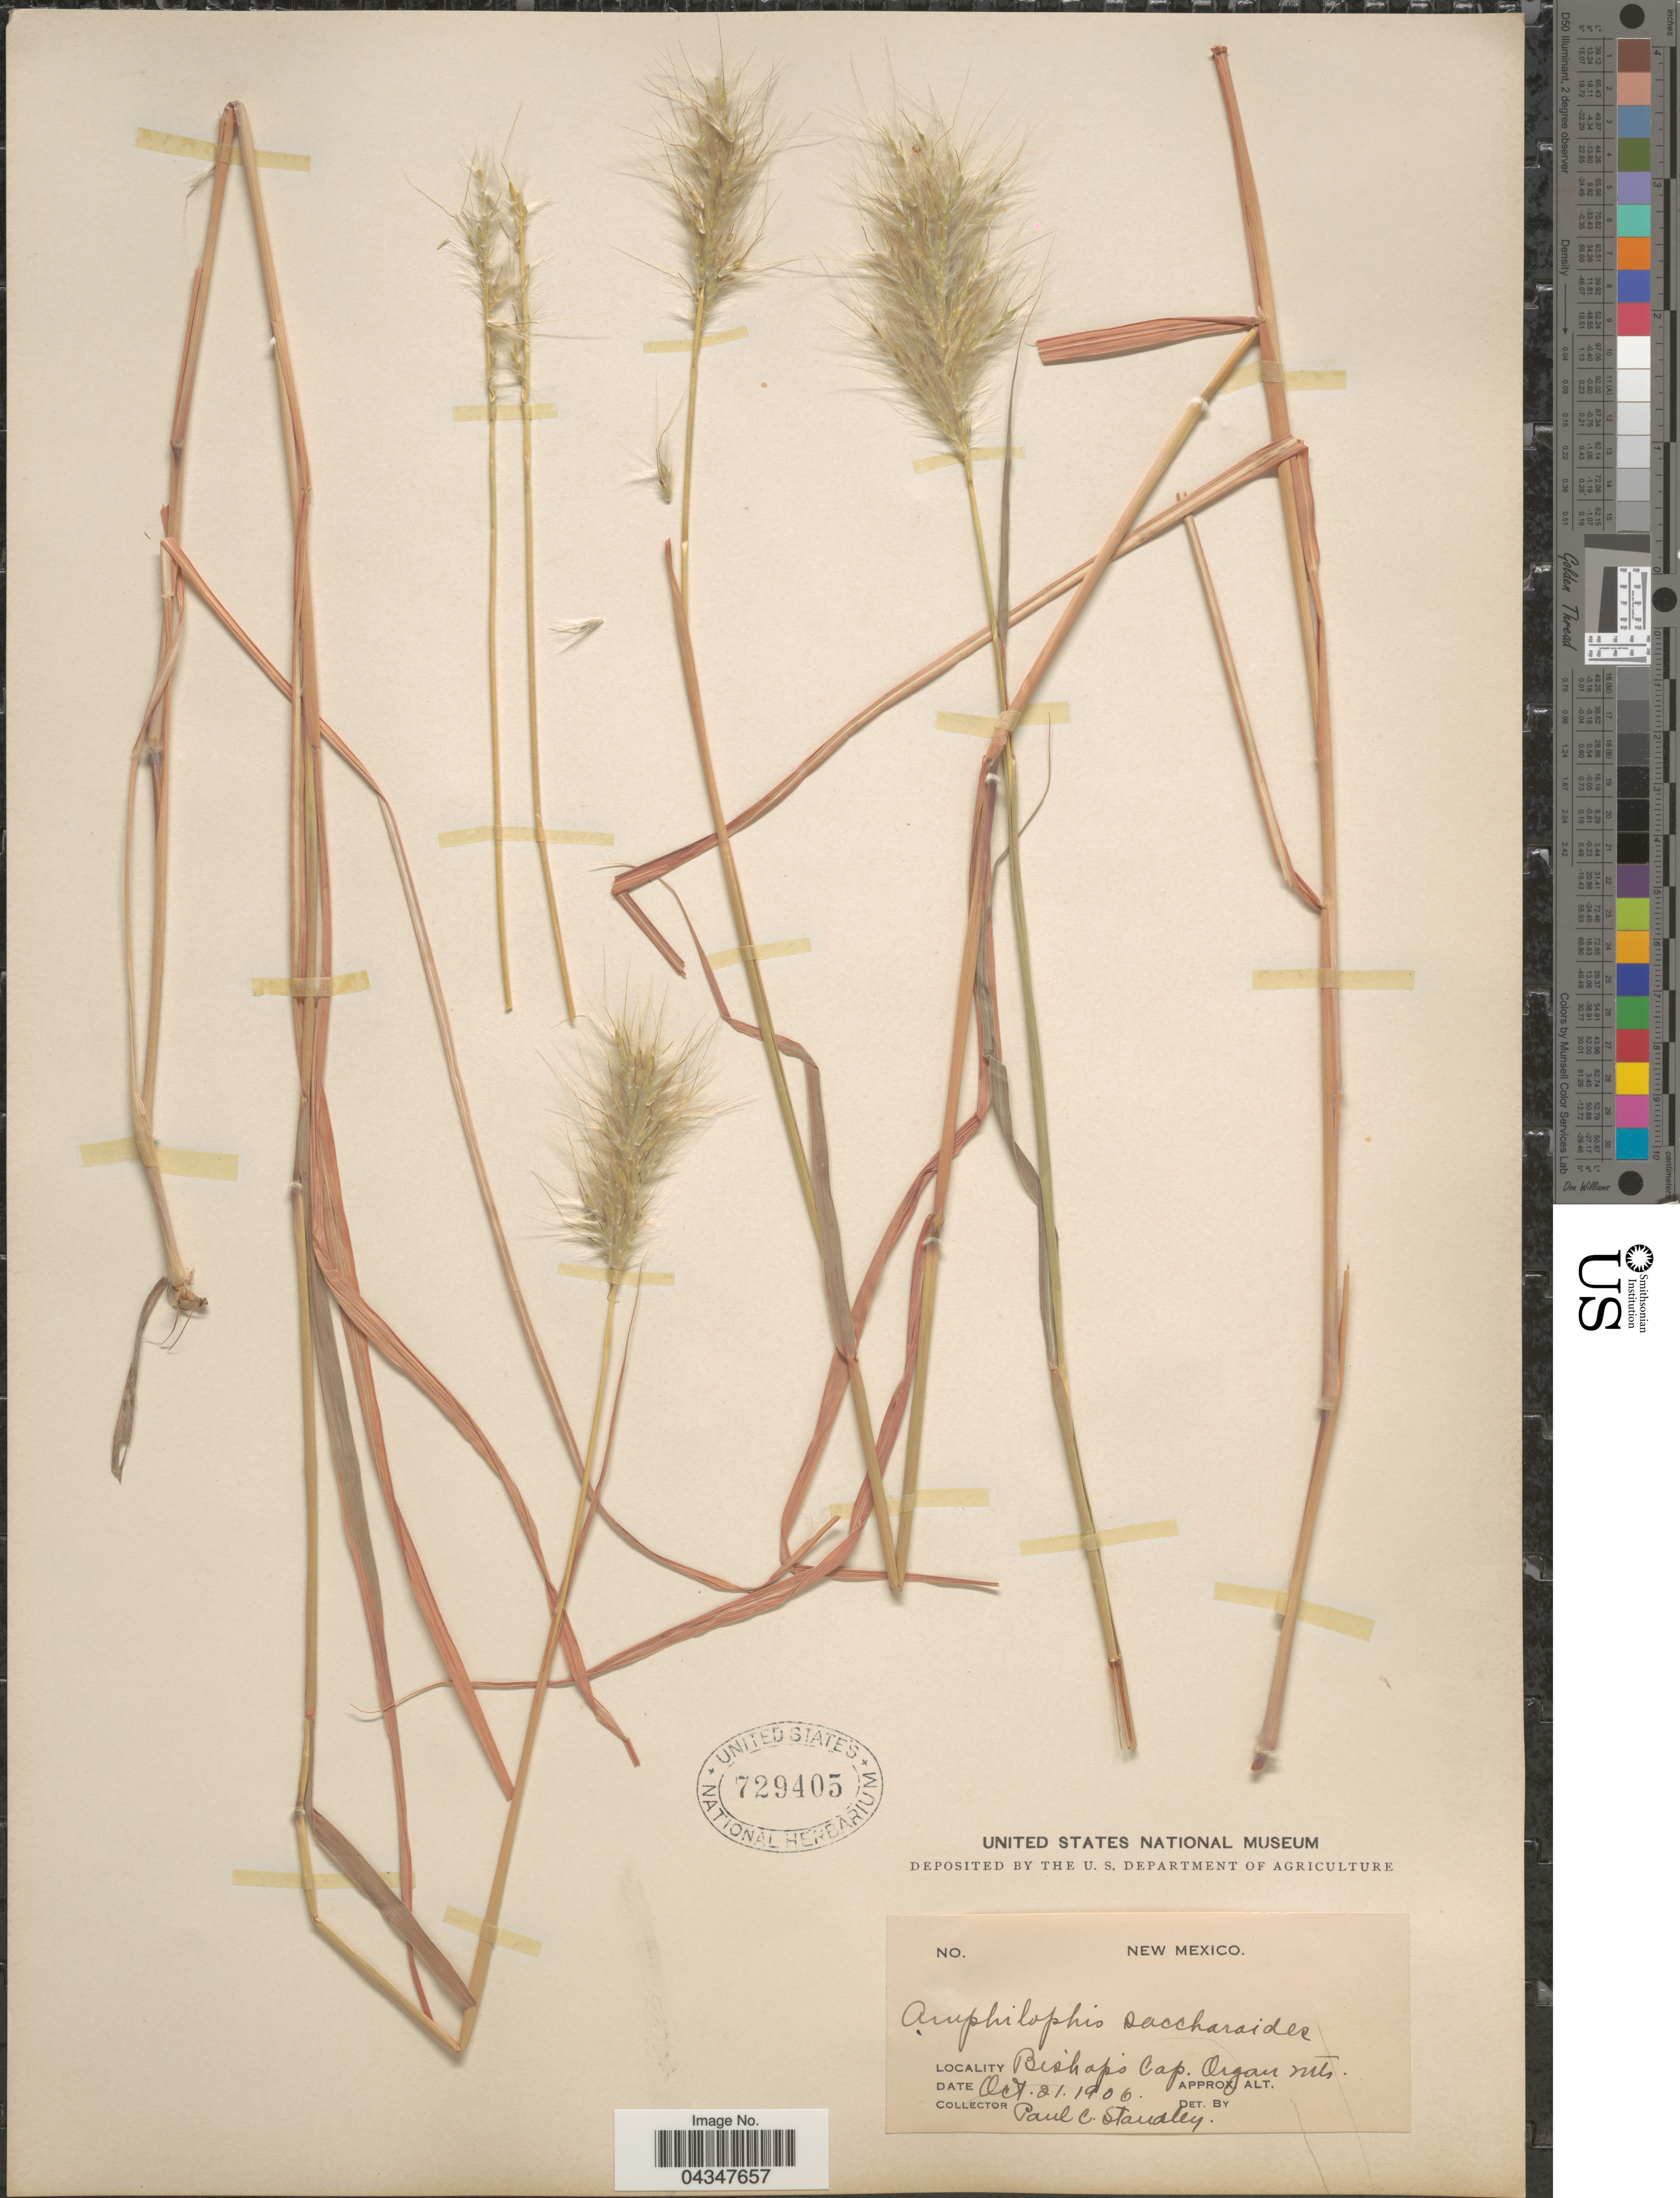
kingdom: Plantae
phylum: Tracheophyta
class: Liliopsida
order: Poales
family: Poaceae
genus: Bothriochloa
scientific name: Bothriochloa barbinodis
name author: (Lag.) Herter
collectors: P. C. Standley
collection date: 1906-10-21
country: United States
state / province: New Mexico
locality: Bishop's Camp. Organ Mts.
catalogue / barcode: US 729405